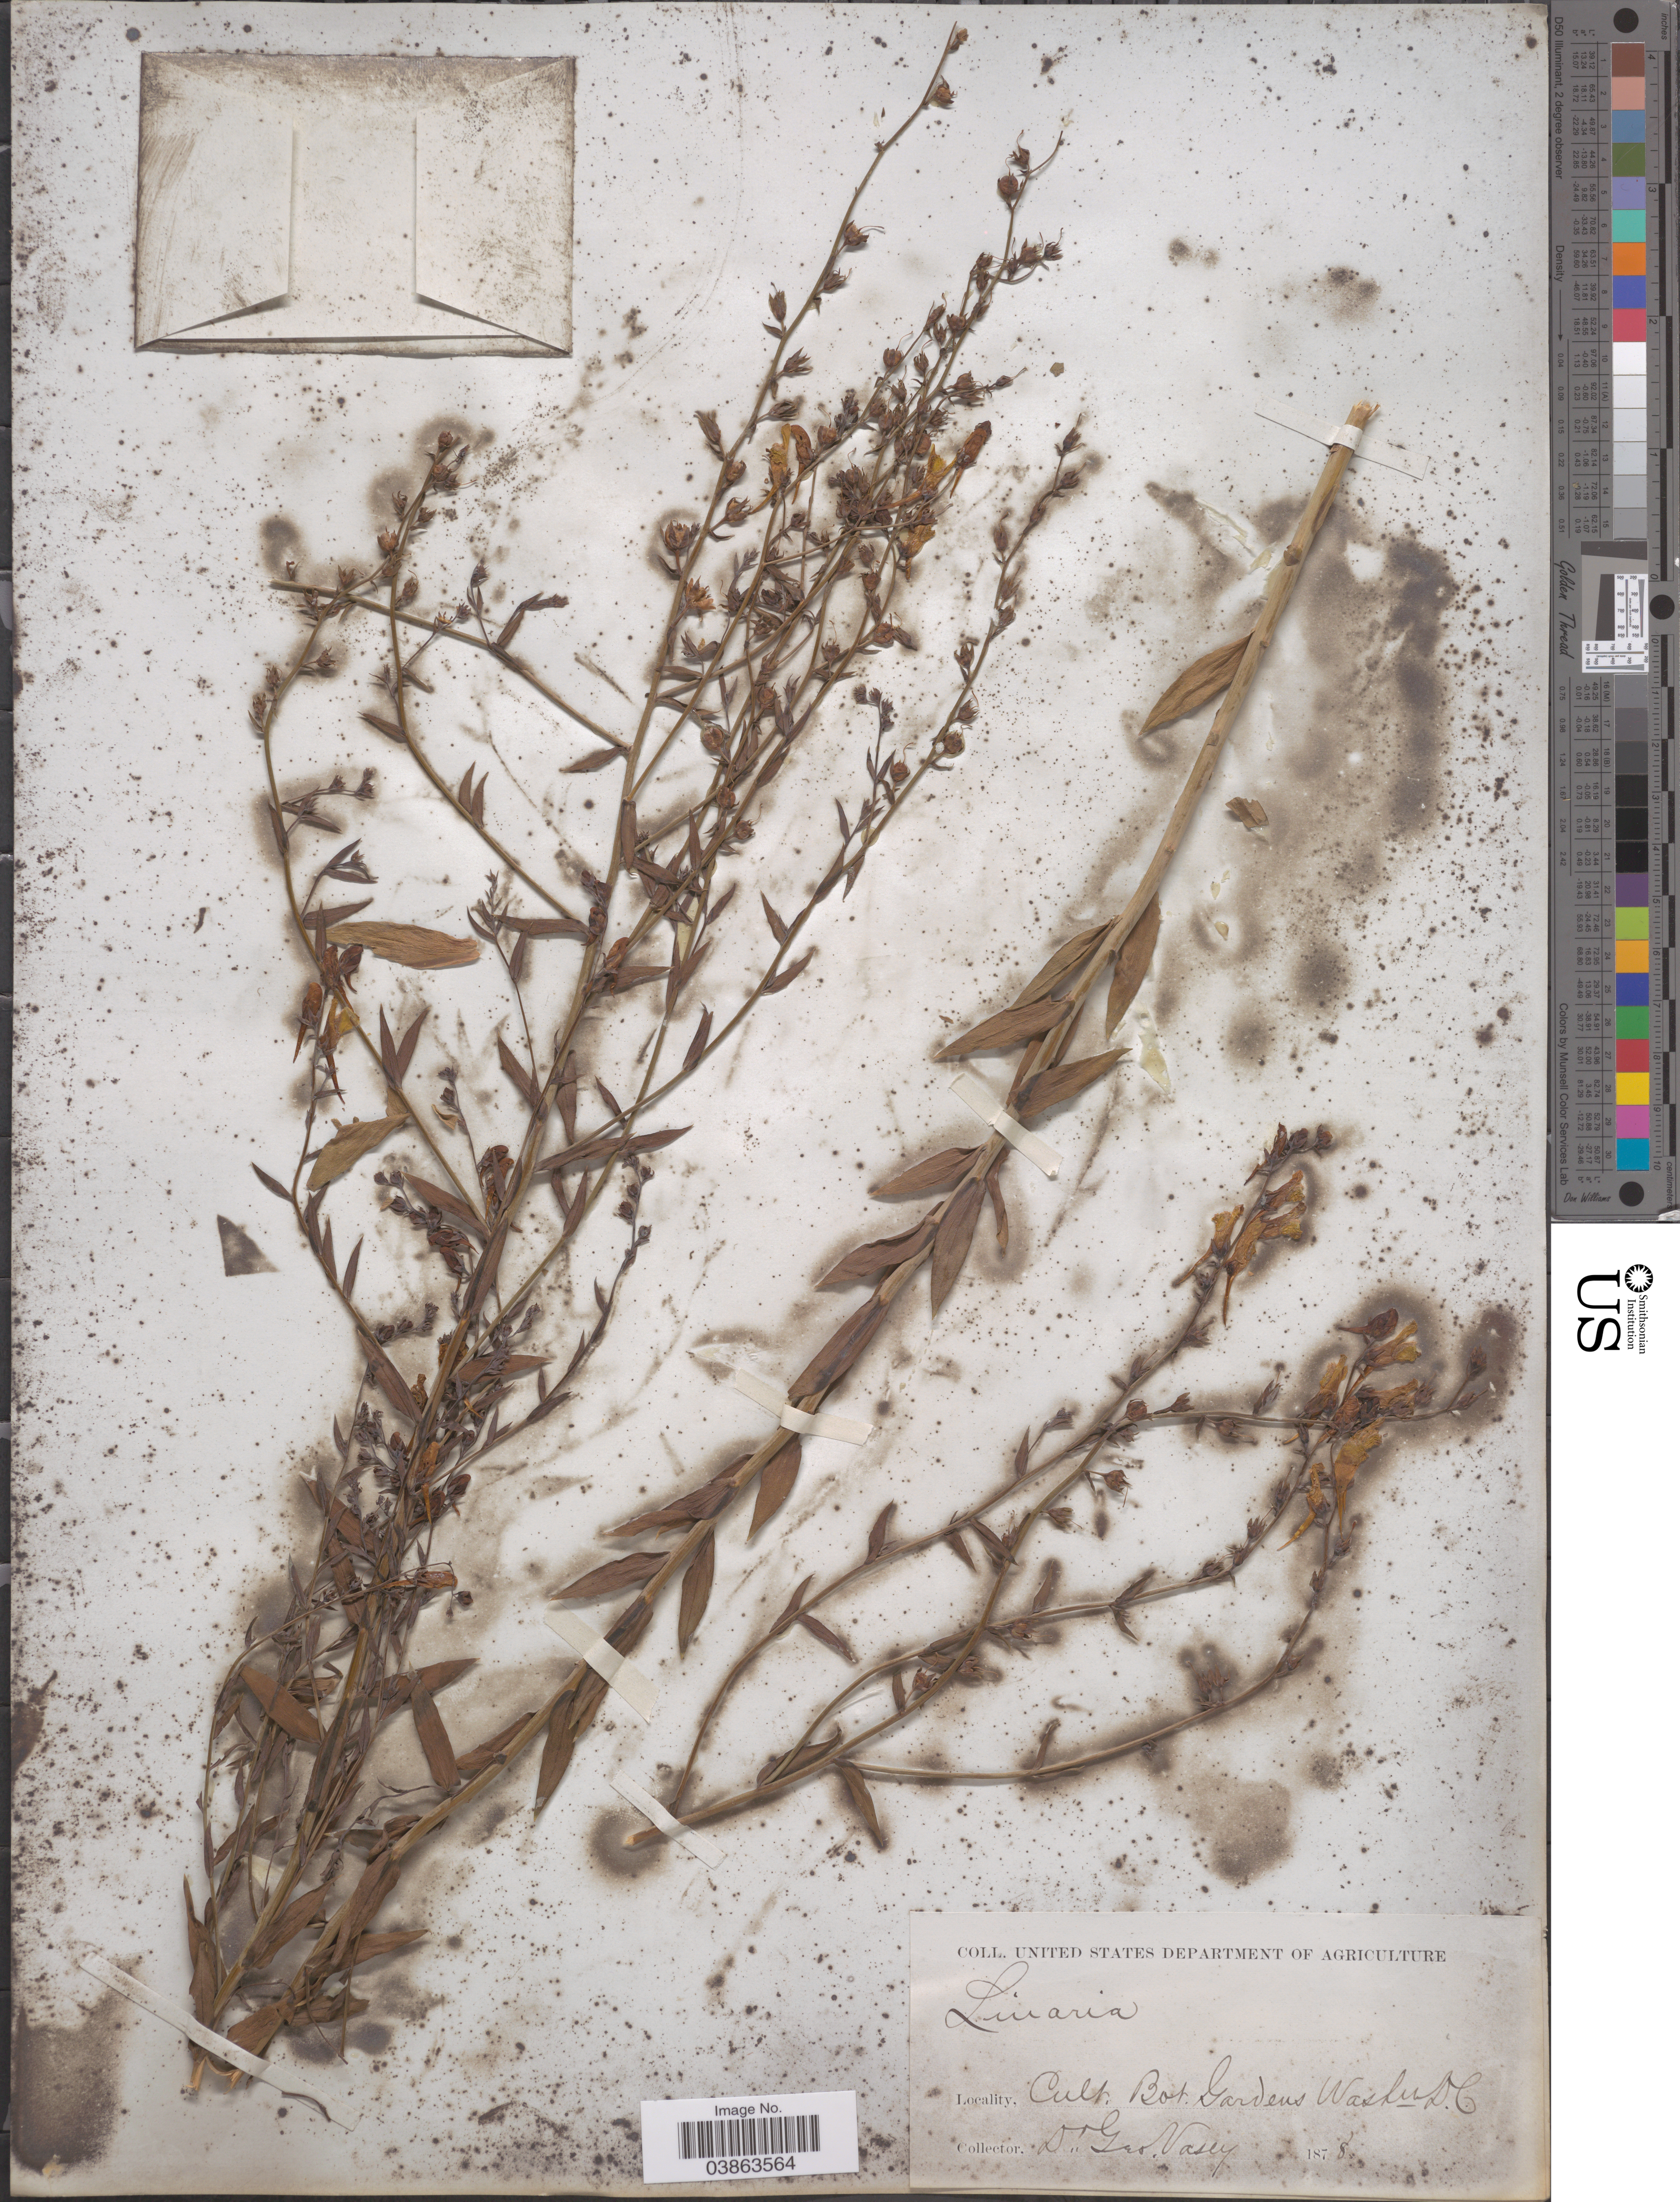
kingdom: Plantae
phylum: Tracheophyta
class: Magnoliopsida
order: Lamiales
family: Plantaginaceae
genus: Linaria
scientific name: Linaria sp.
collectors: G. R. Vasey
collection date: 1878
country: United States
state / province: District of Columbia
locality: Cult. Bot. Gardens Washn DC.